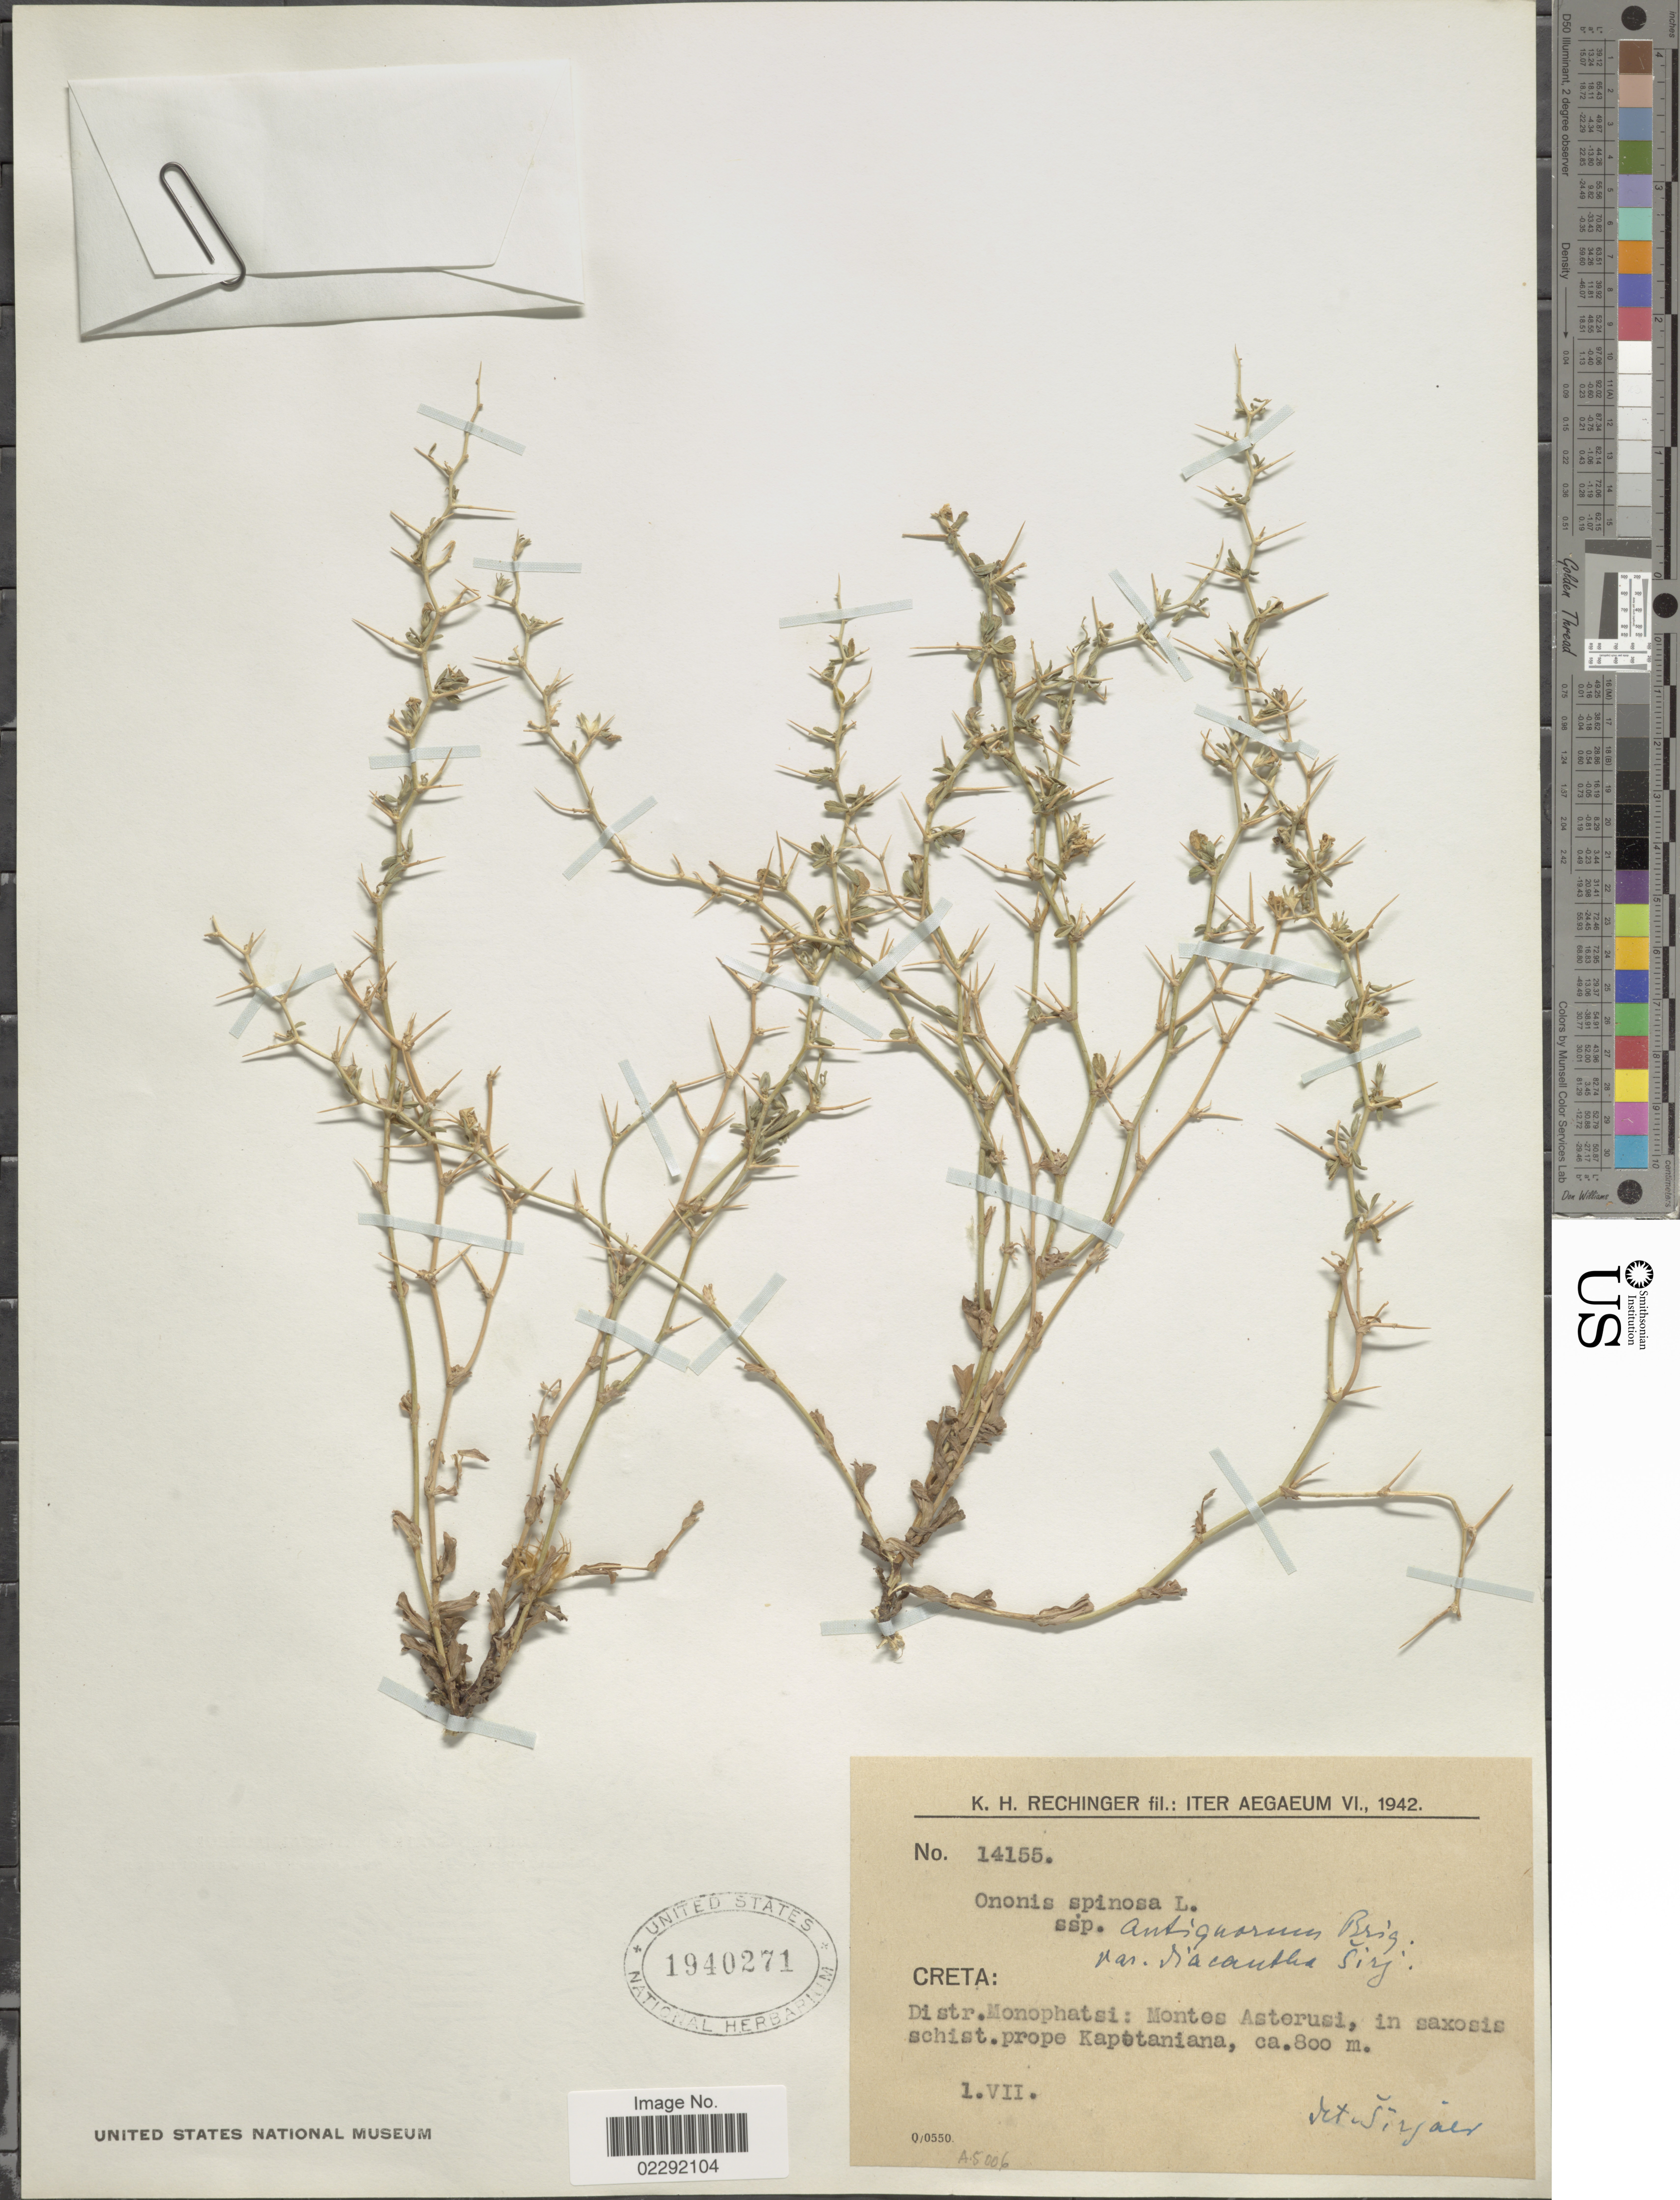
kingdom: Plantae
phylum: Tracheophyta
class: Magnoliopsida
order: Fabales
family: Fabaceae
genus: Ononis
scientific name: Ononis spinosa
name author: L.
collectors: K. H. Rechinger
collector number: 14155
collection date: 1942-07-01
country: Greece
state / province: Crete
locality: Creta: Distr. Monophatsi: Montes Asterusi, in saxosis schist, prope Kapetaniana.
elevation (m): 800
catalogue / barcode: US 1940271